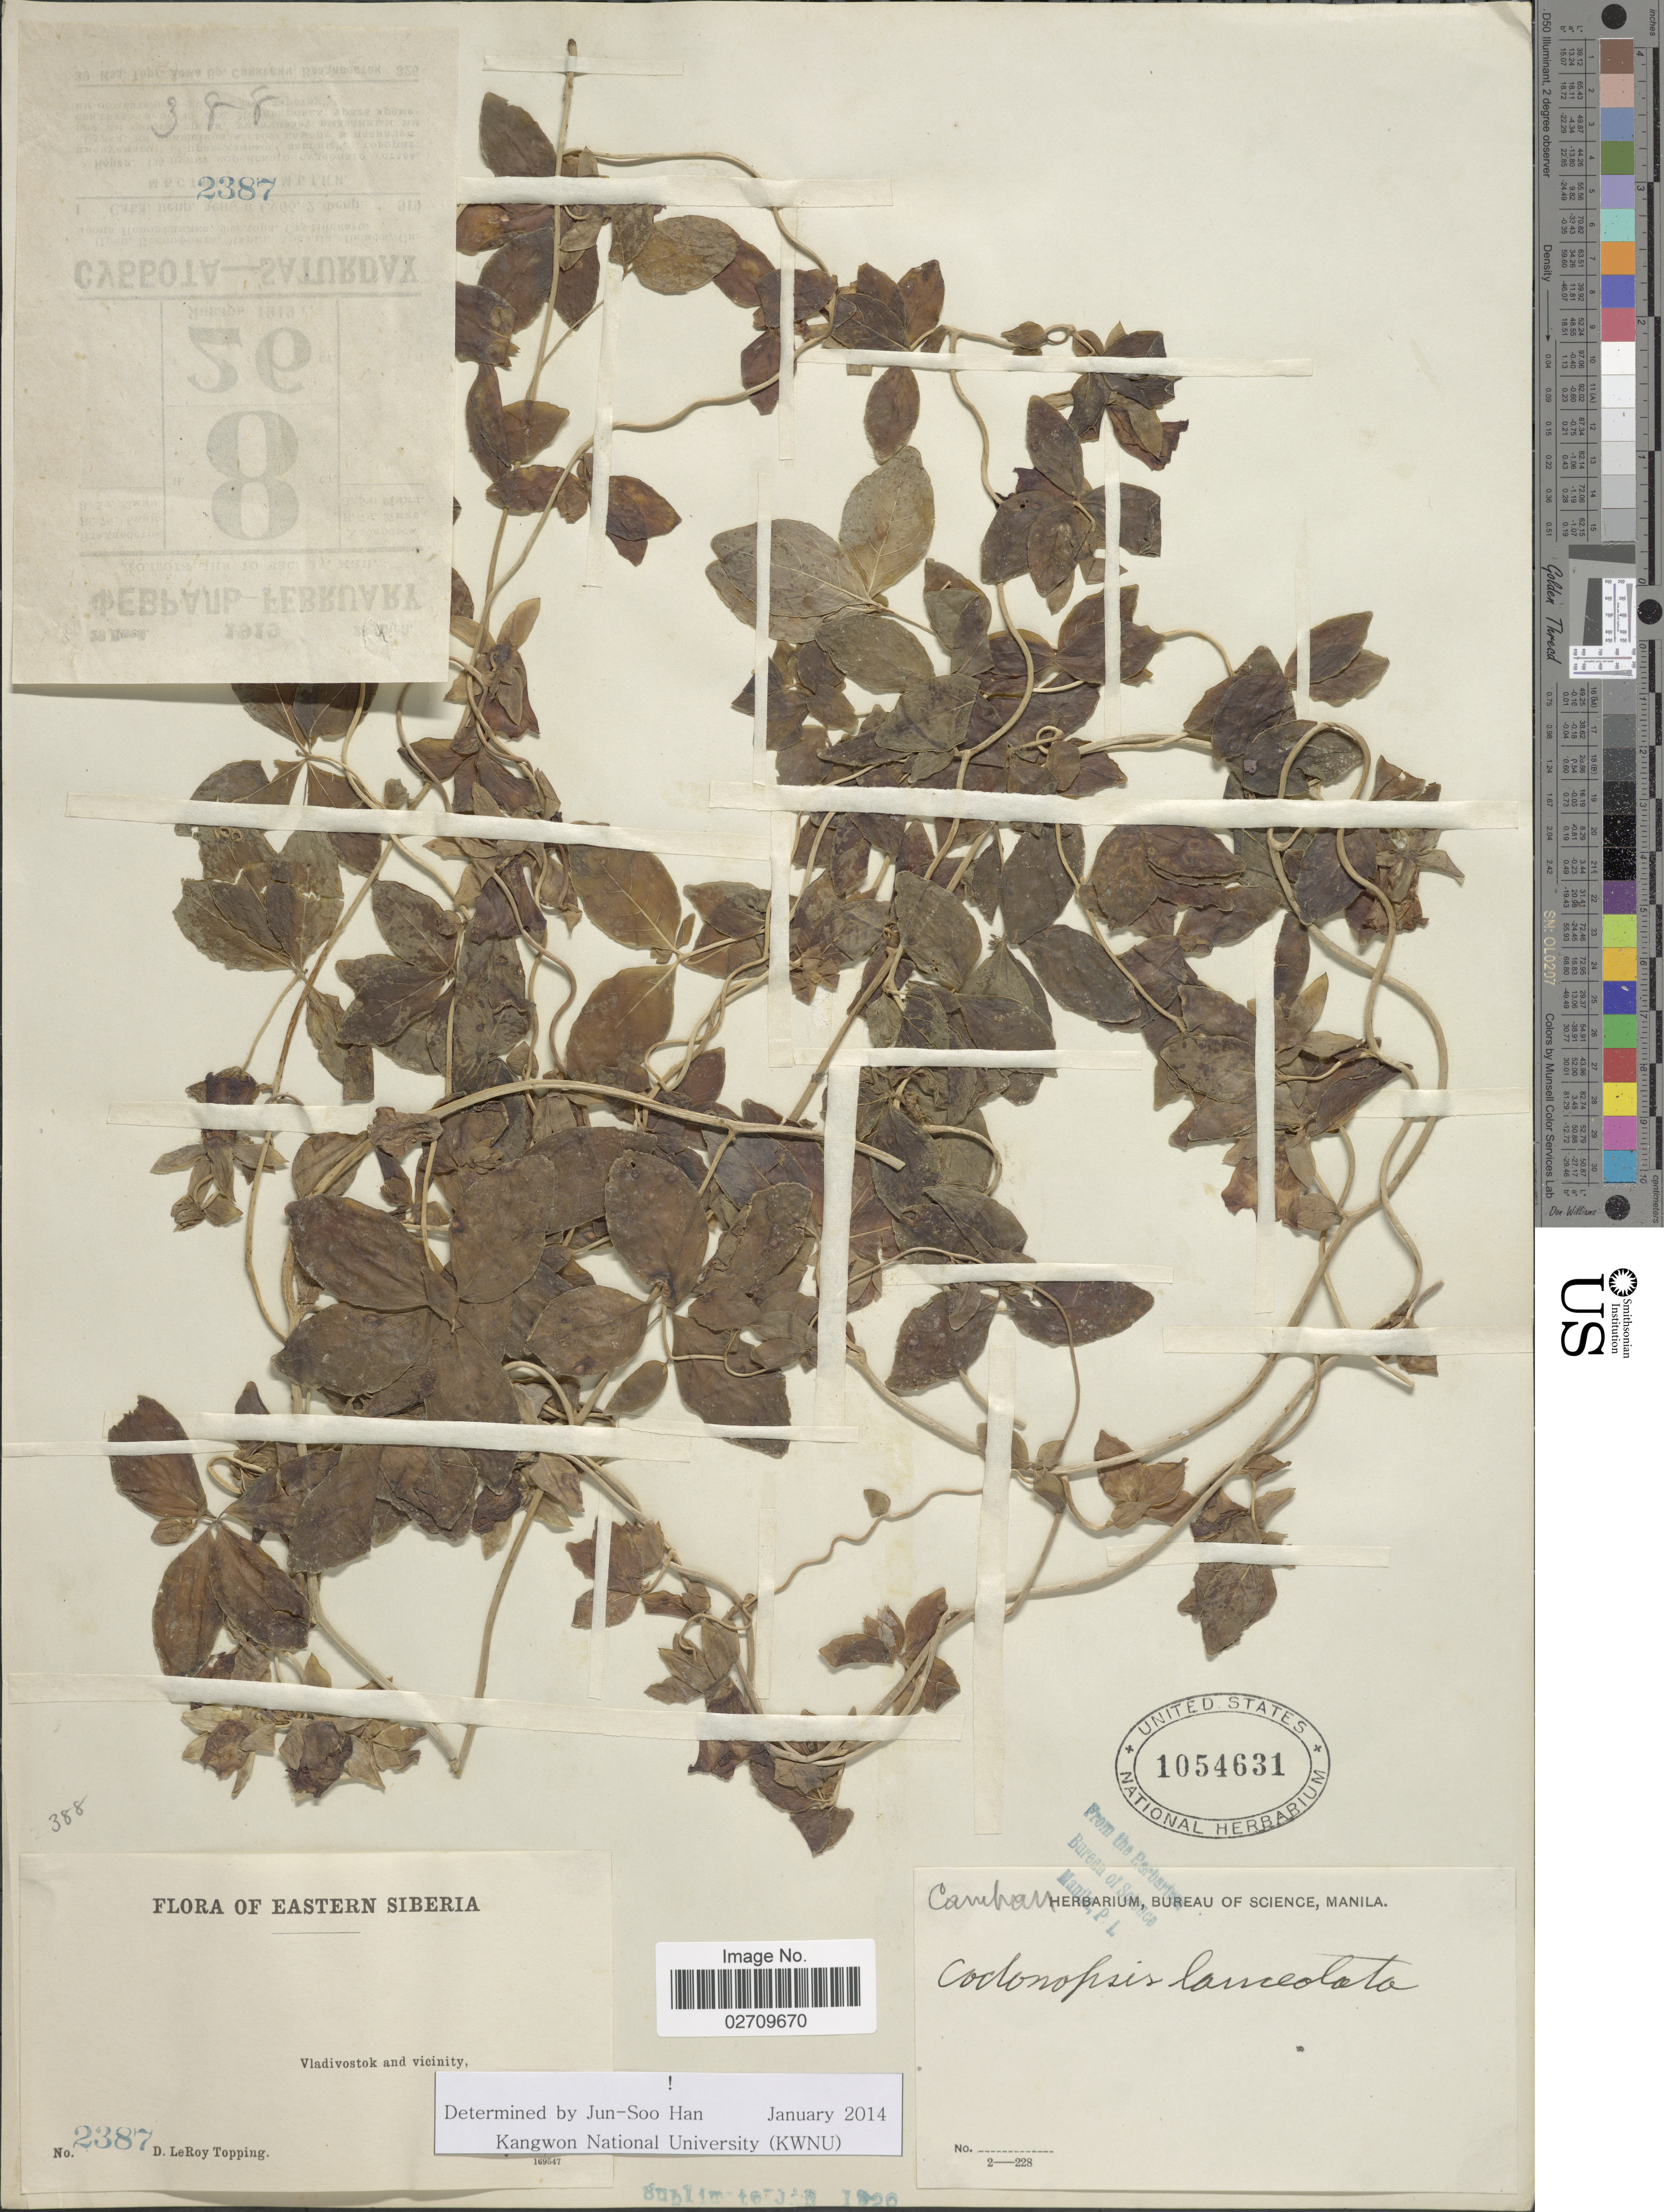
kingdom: Plantae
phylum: Tracheophyta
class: Magnoliopsida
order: Asterales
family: Campanulaceae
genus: Codonopsis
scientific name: Codonopsis lanceolata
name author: (Siebold & Zucc.) Benth. & Hook. f. ex Trautv.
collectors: D. L. Topping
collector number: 2387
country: Russian Federation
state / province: Primorsky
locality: Eastern Siberia, Vladivostok and vicinity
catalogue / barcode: US 1054631